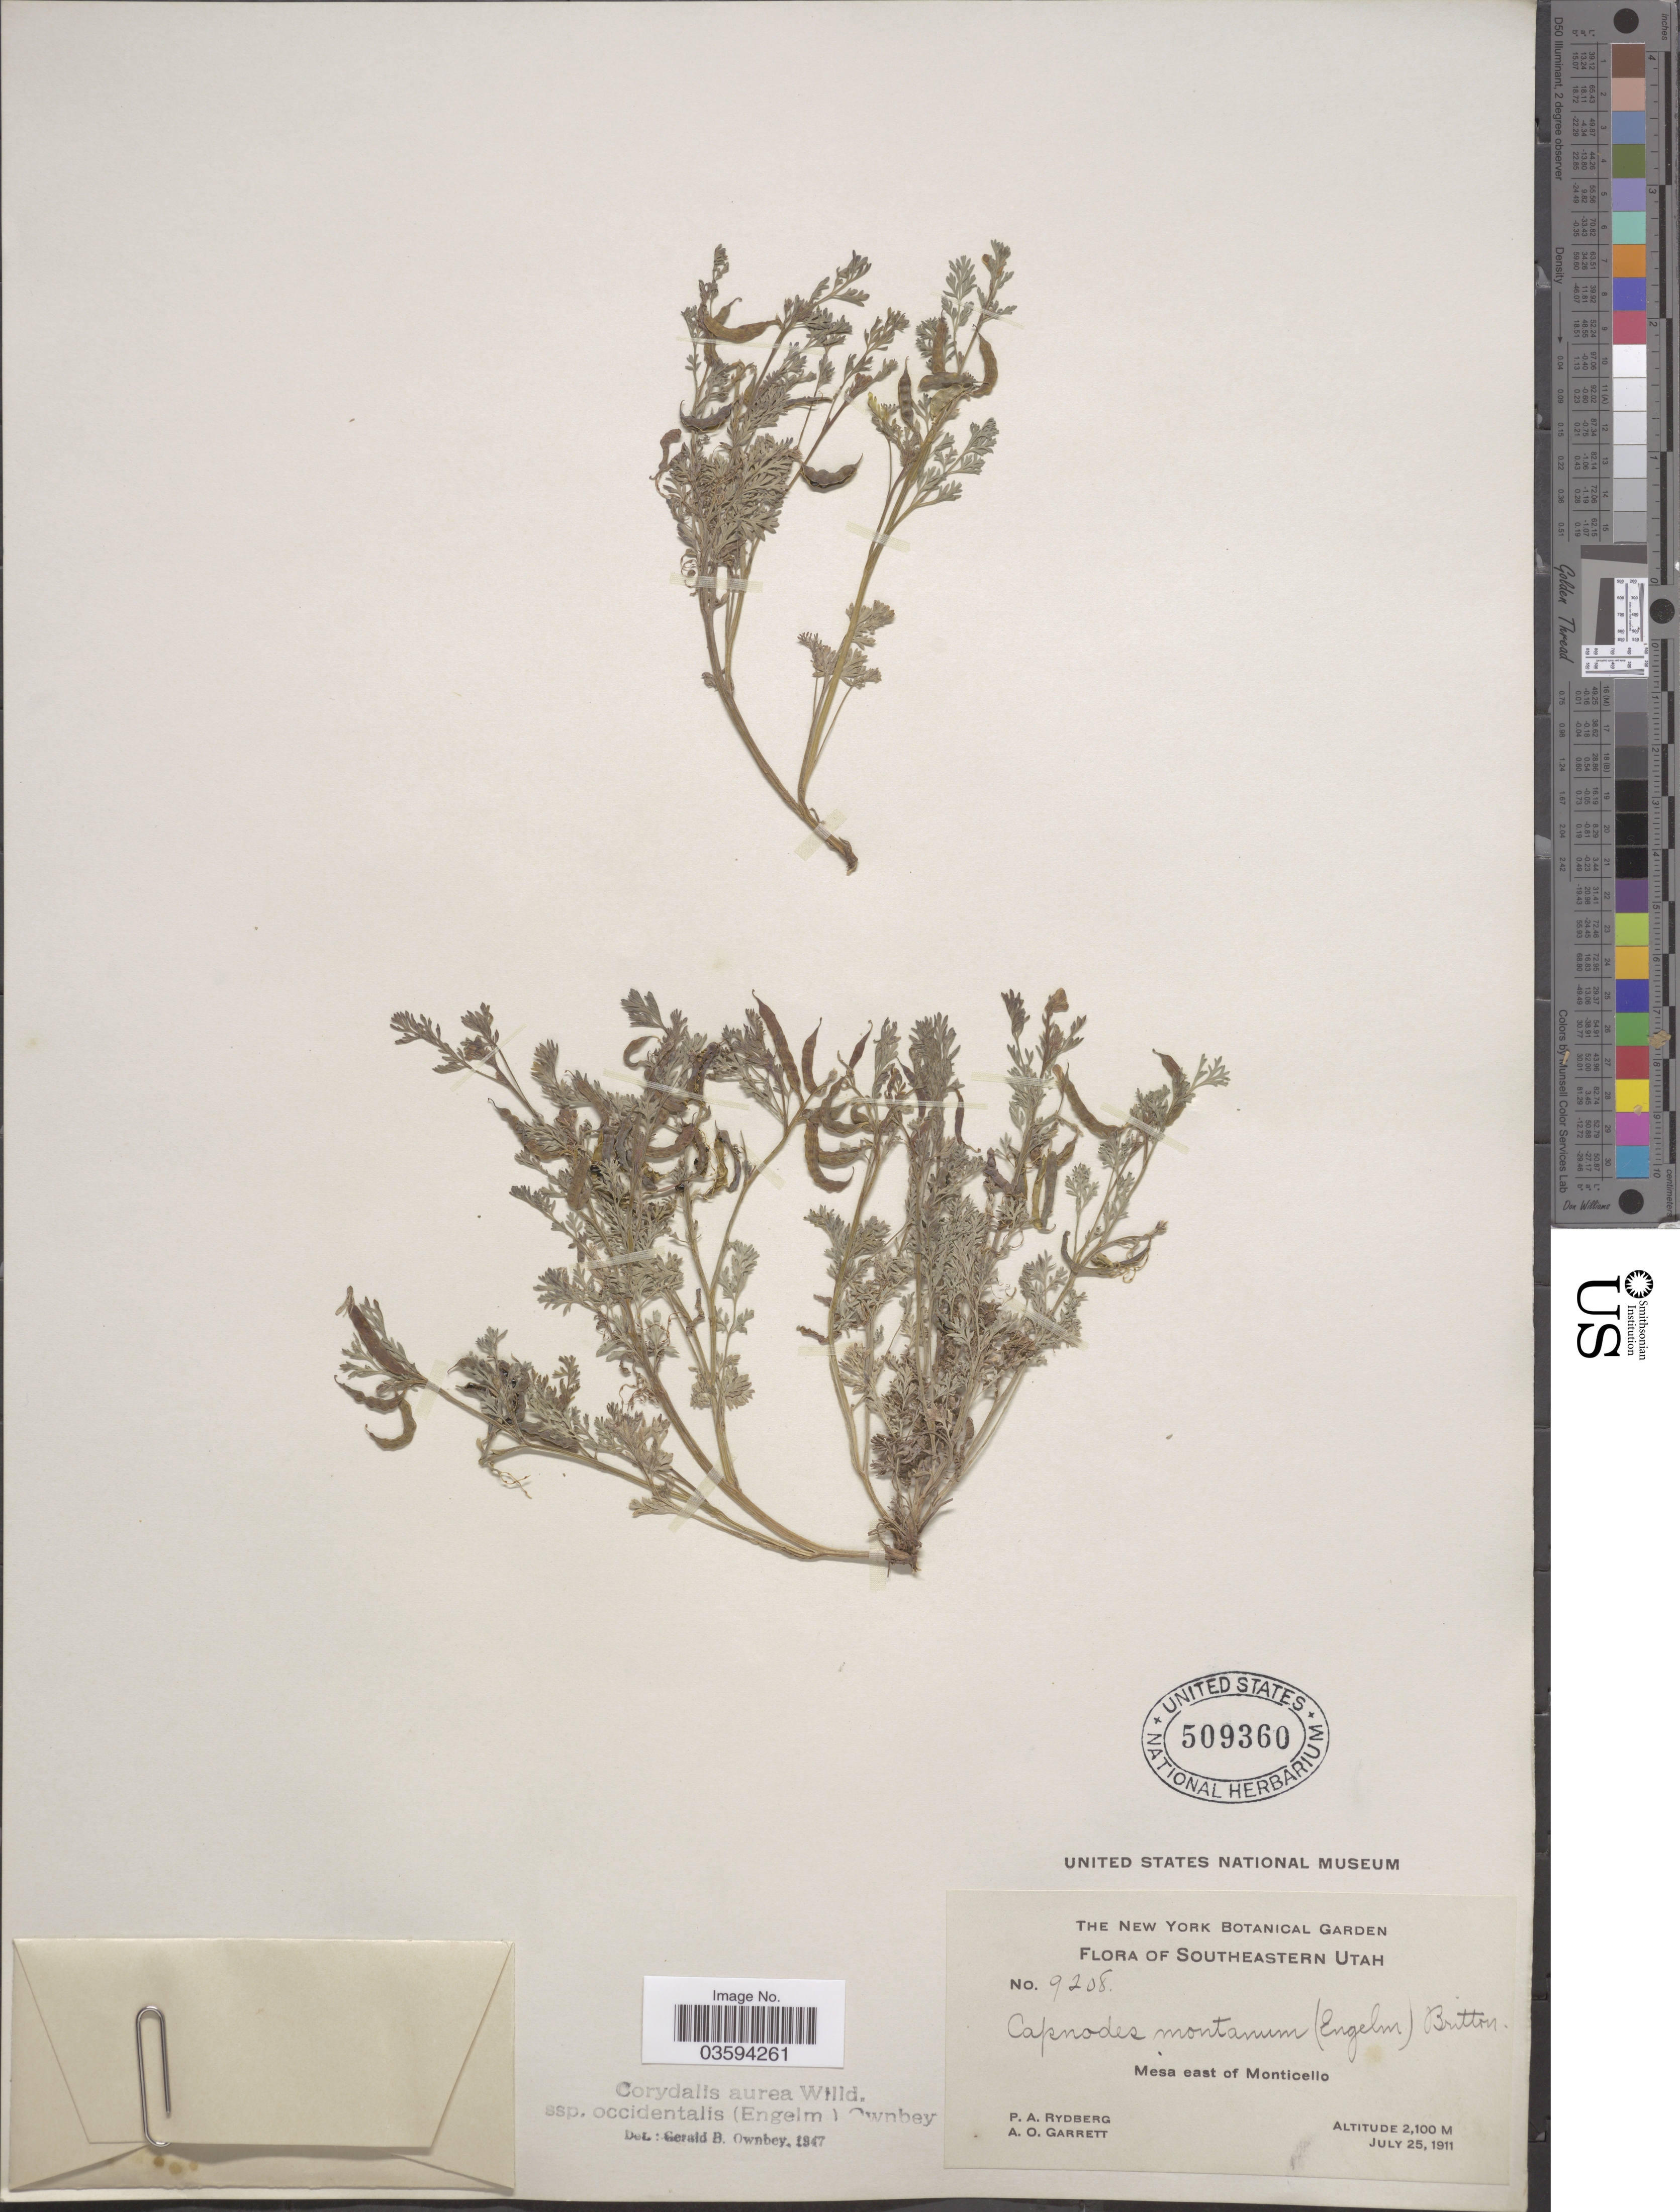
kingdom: Plantae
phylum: Tracheophyta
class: Magnoliopsida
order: Ranunculales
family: Papaveraceae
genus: Corydalis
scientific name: Corydalis aurea subsp. occidentalis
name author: Willd.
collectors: P. A. Rydberg & A. O. Garrett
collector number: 9208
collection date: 1911-07-25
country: United States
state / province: Utah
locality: Southeastern Utah. Mesa east of Monticello.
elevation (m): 2100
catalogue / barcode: US 509360